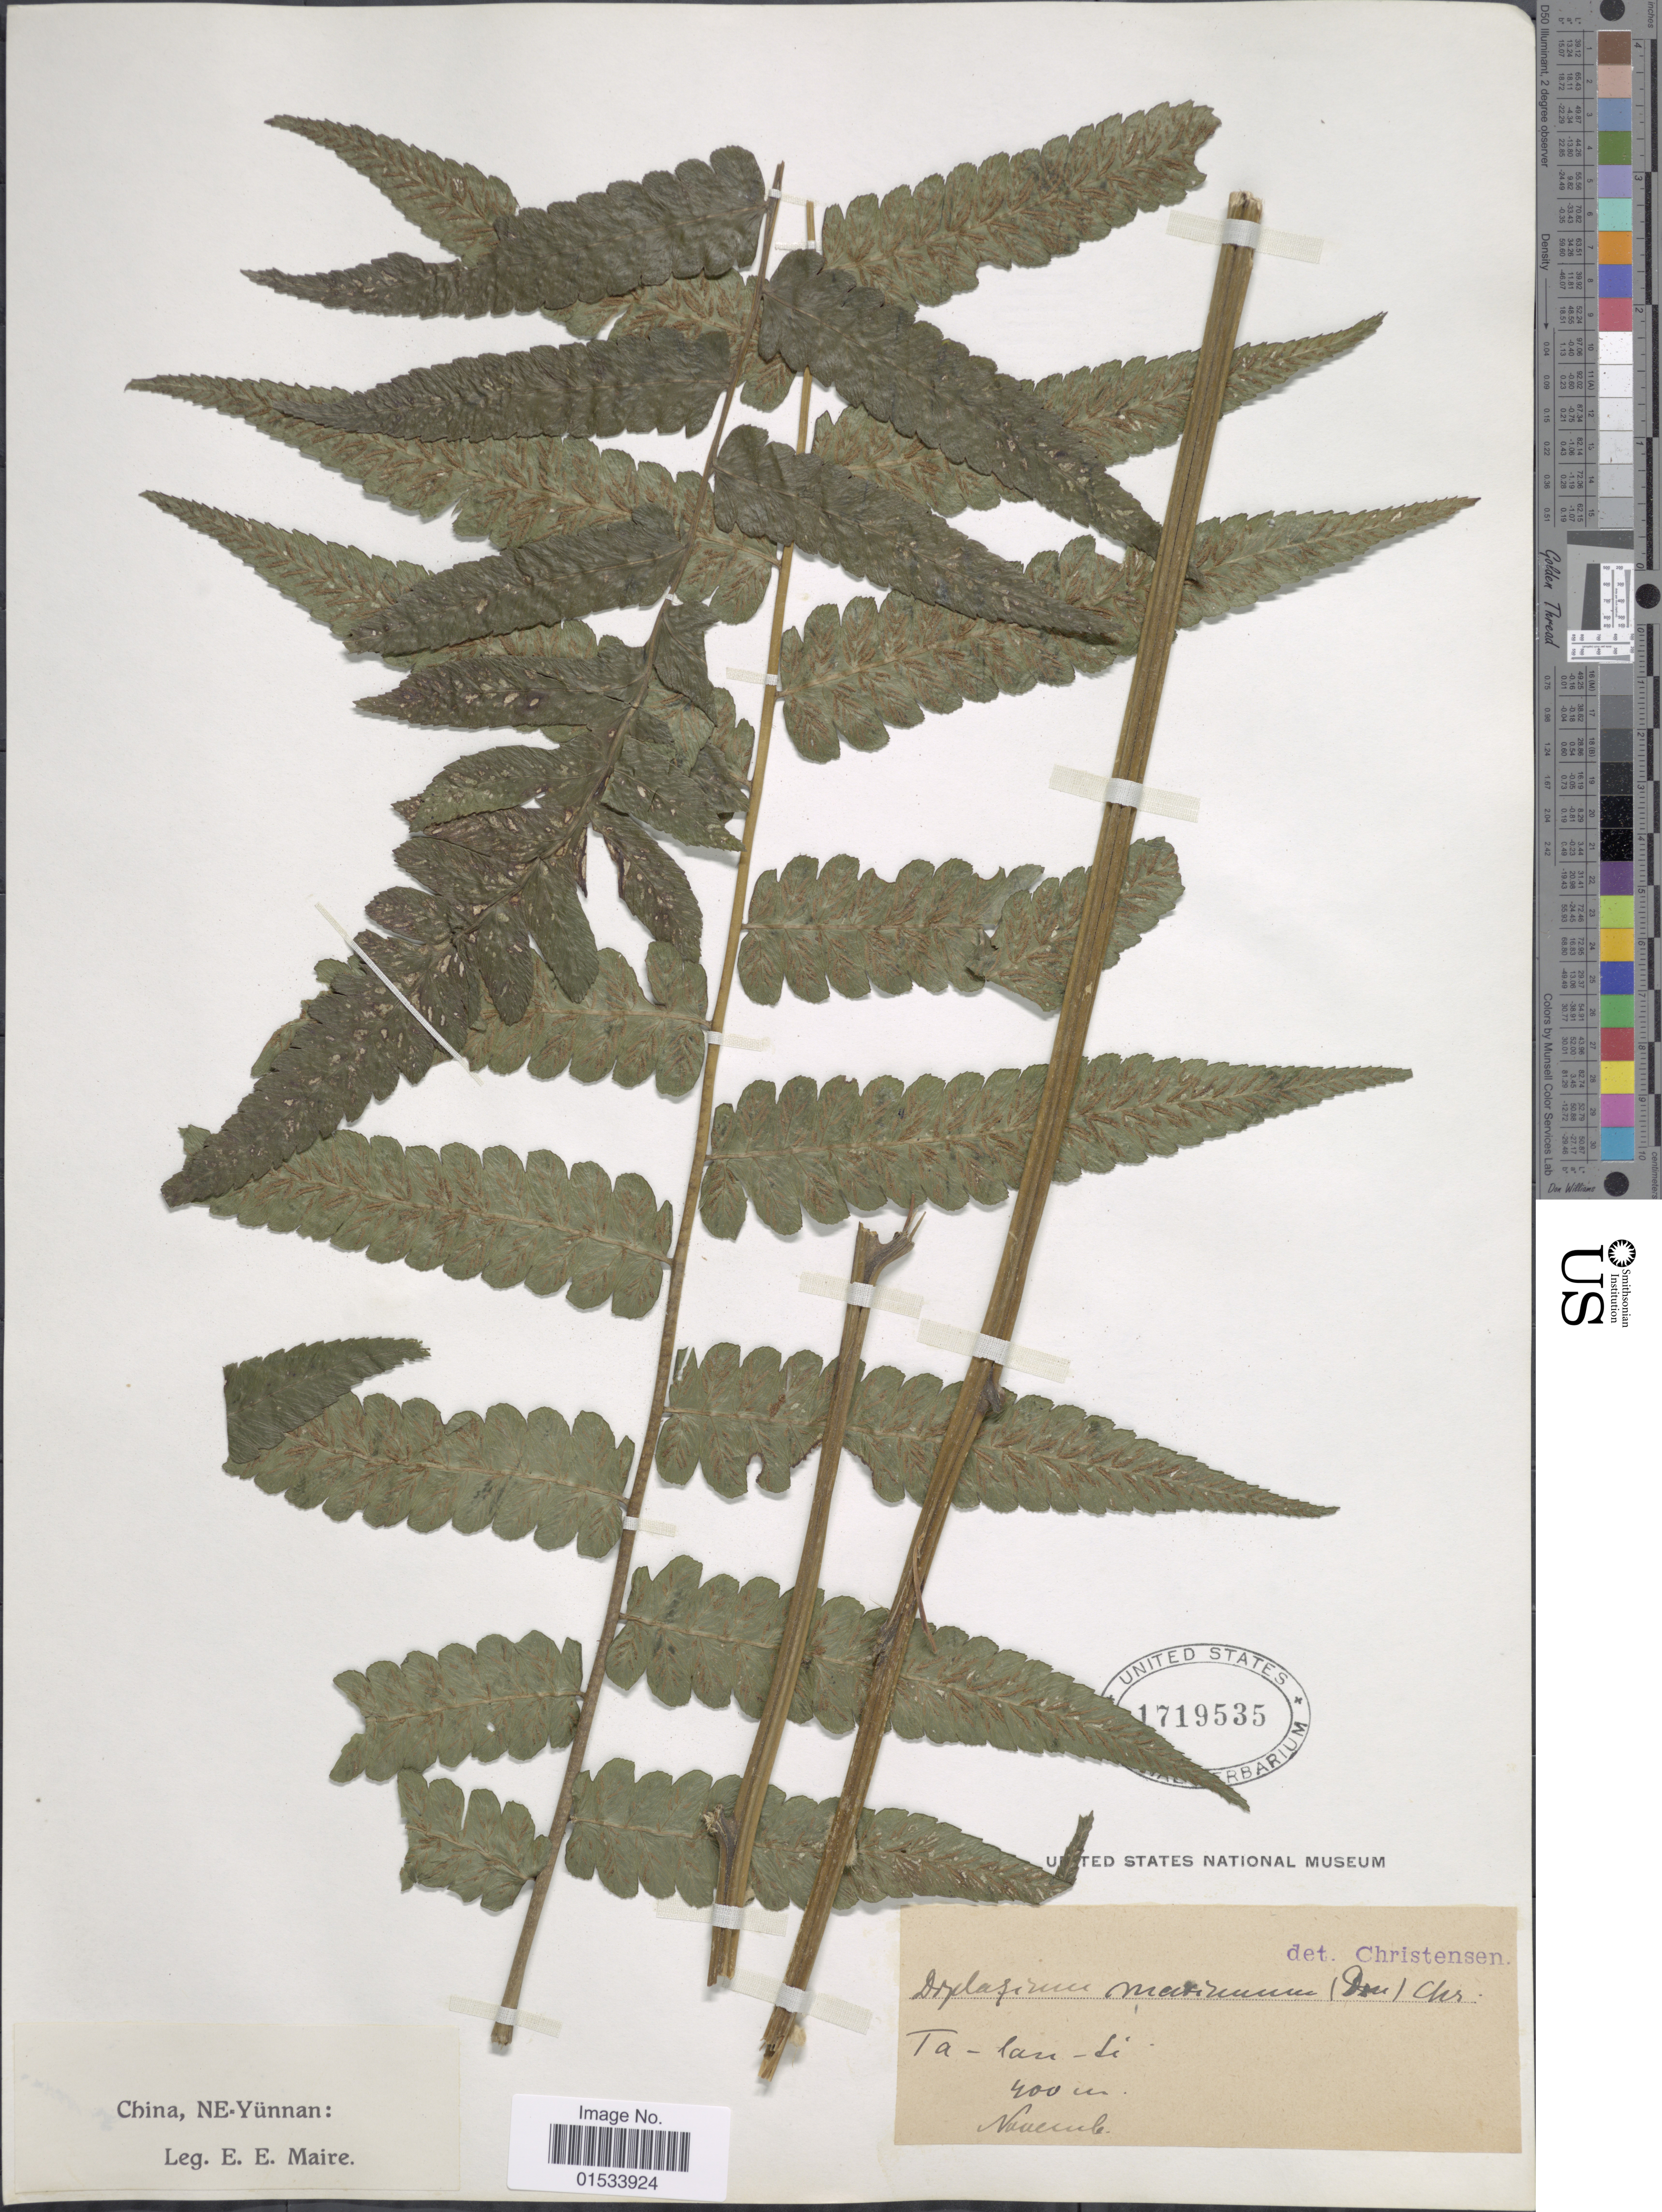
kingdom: Plantae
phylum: Tracheophyta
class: Polypodiopsida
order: Polypodiales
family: Athyriaceae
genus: Diplazium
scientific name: Diplazium maximum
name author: (D. Don) C. Chr.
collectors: E. E. Maire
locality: Ta-lan-Li, Nuecub [interpreted]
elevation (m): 400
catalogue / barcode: US 1719535